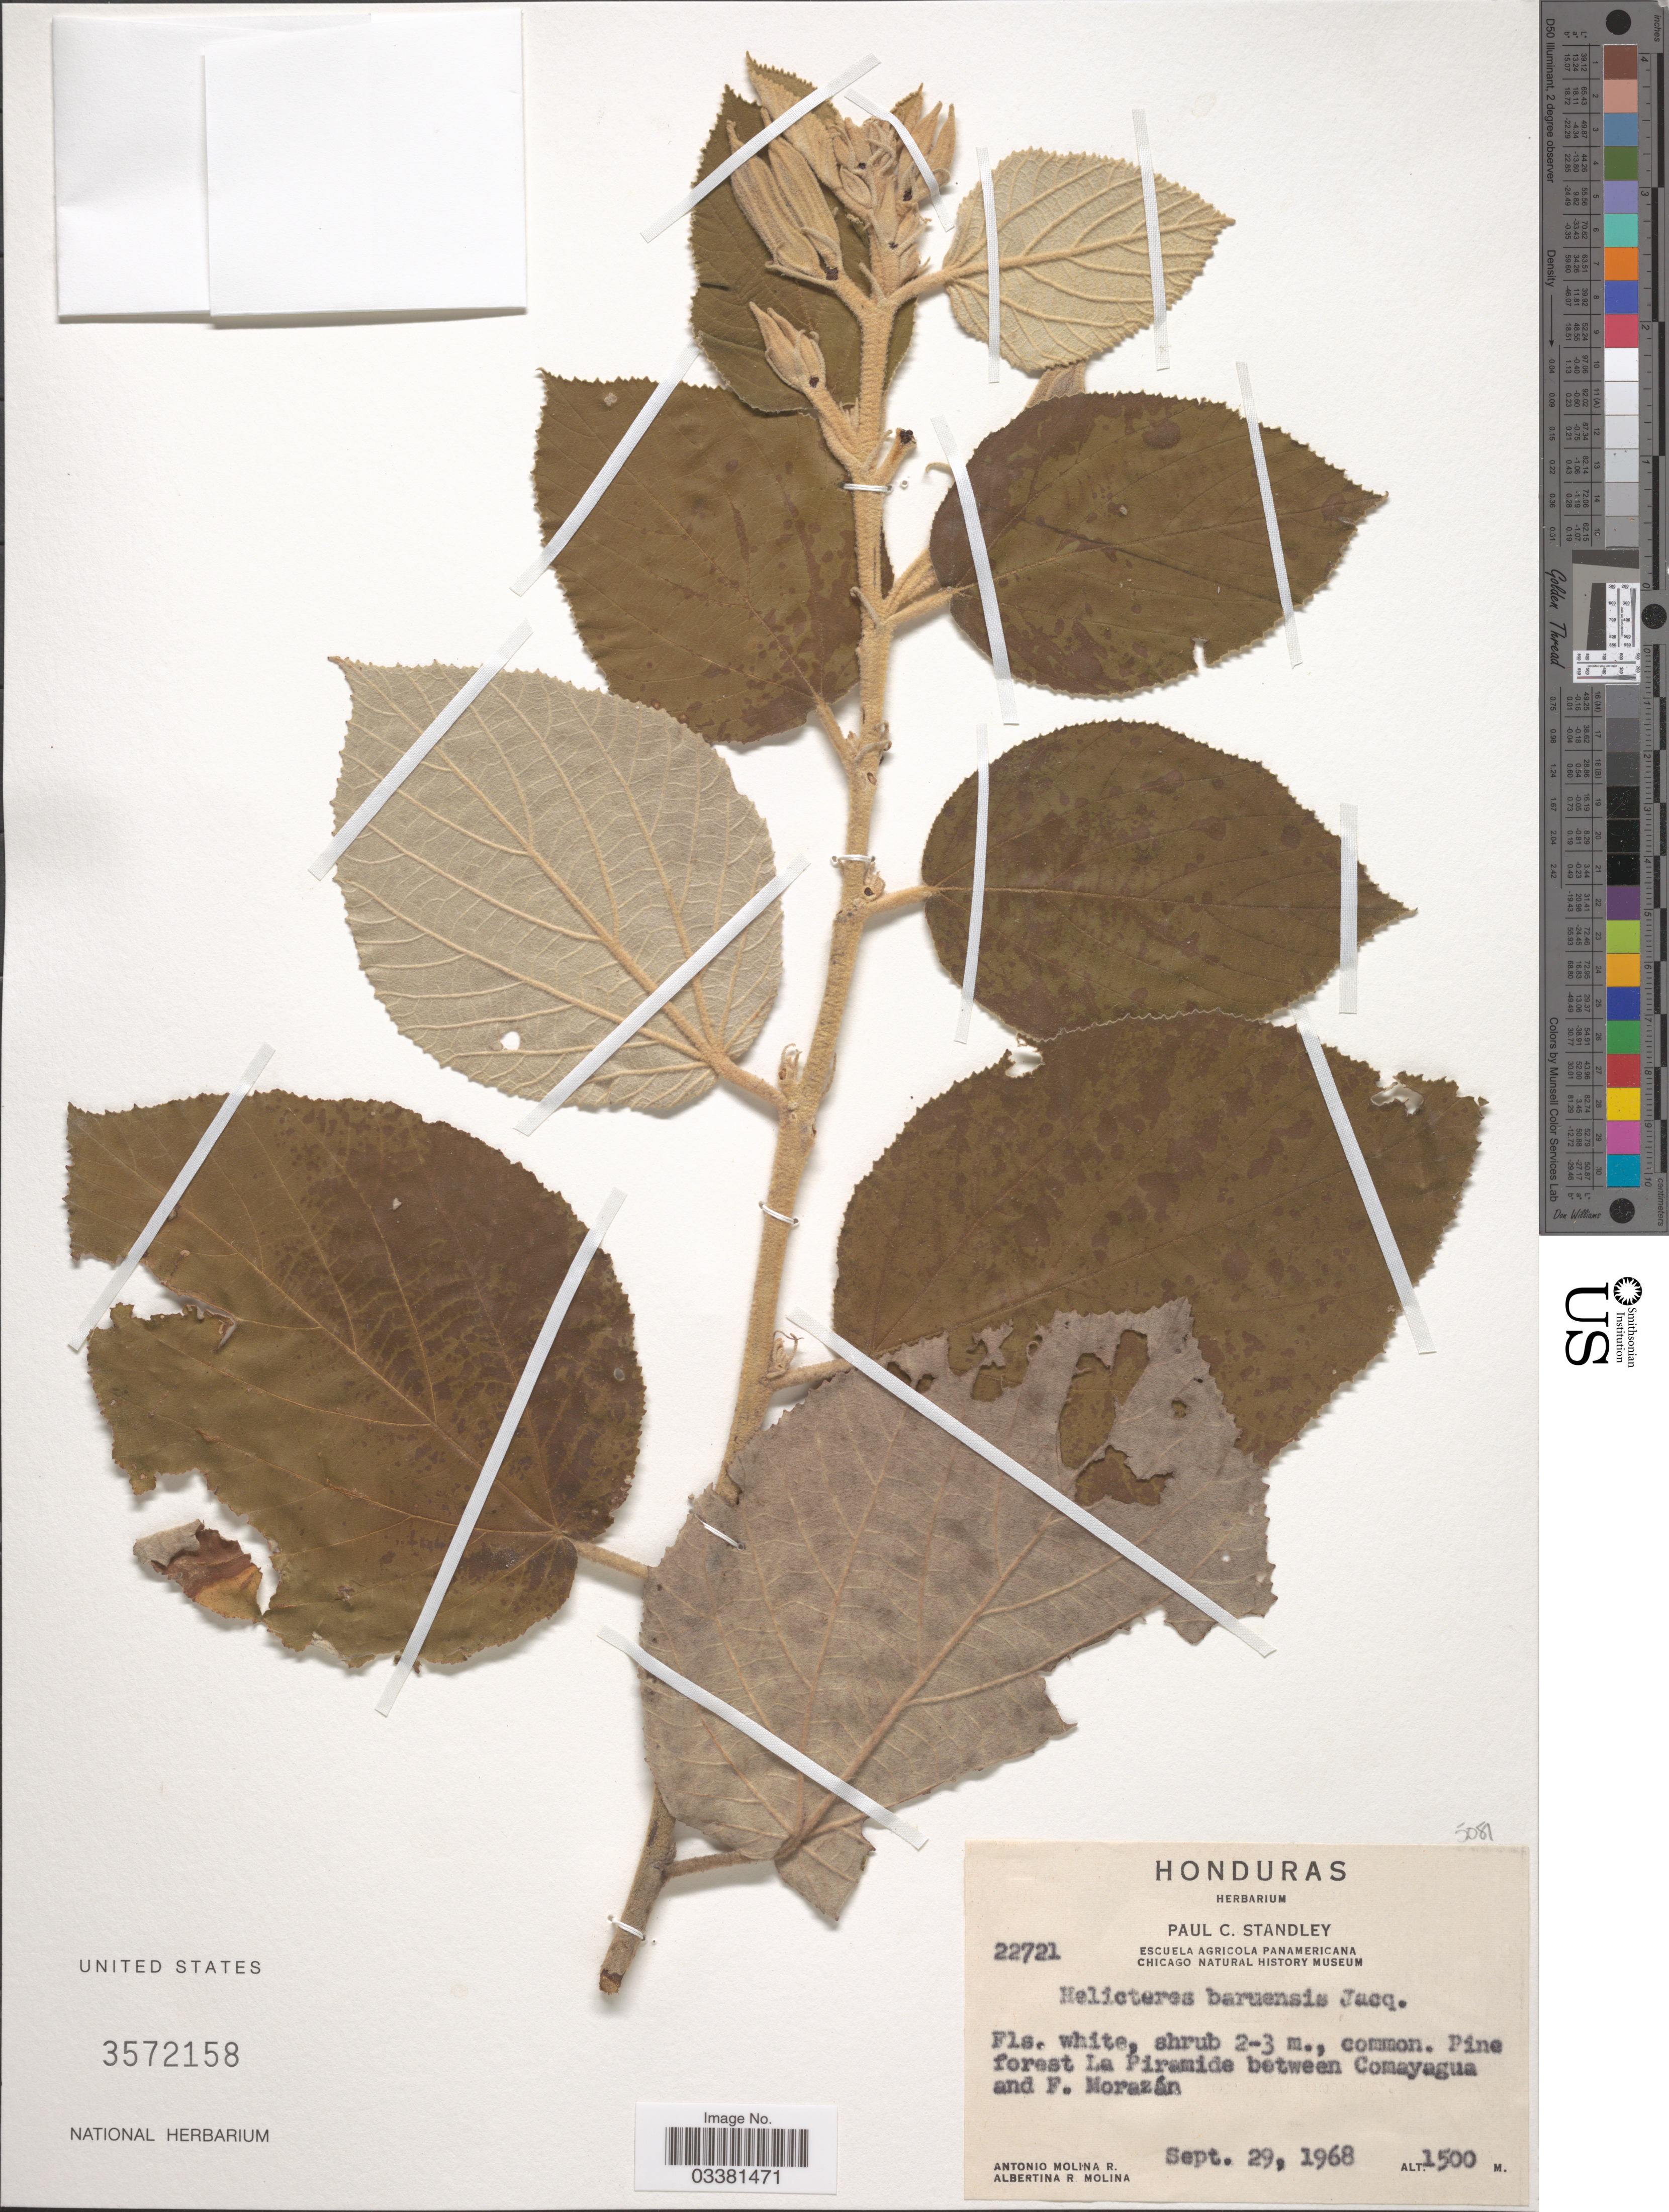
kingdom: Plantae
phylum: Tracheophyta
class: Magnoliopsida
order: Malvales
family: Malvaceae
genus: Helicteres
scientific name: Helicteres baruensis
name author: Jacq.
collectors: A. Molina R. & A. R. Molina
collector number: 22721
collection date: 1968-09-29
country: Honduras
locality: Pine forest La Piramide between Comayagua and F. Morazán.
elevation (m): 1500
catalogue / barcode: US 3572158